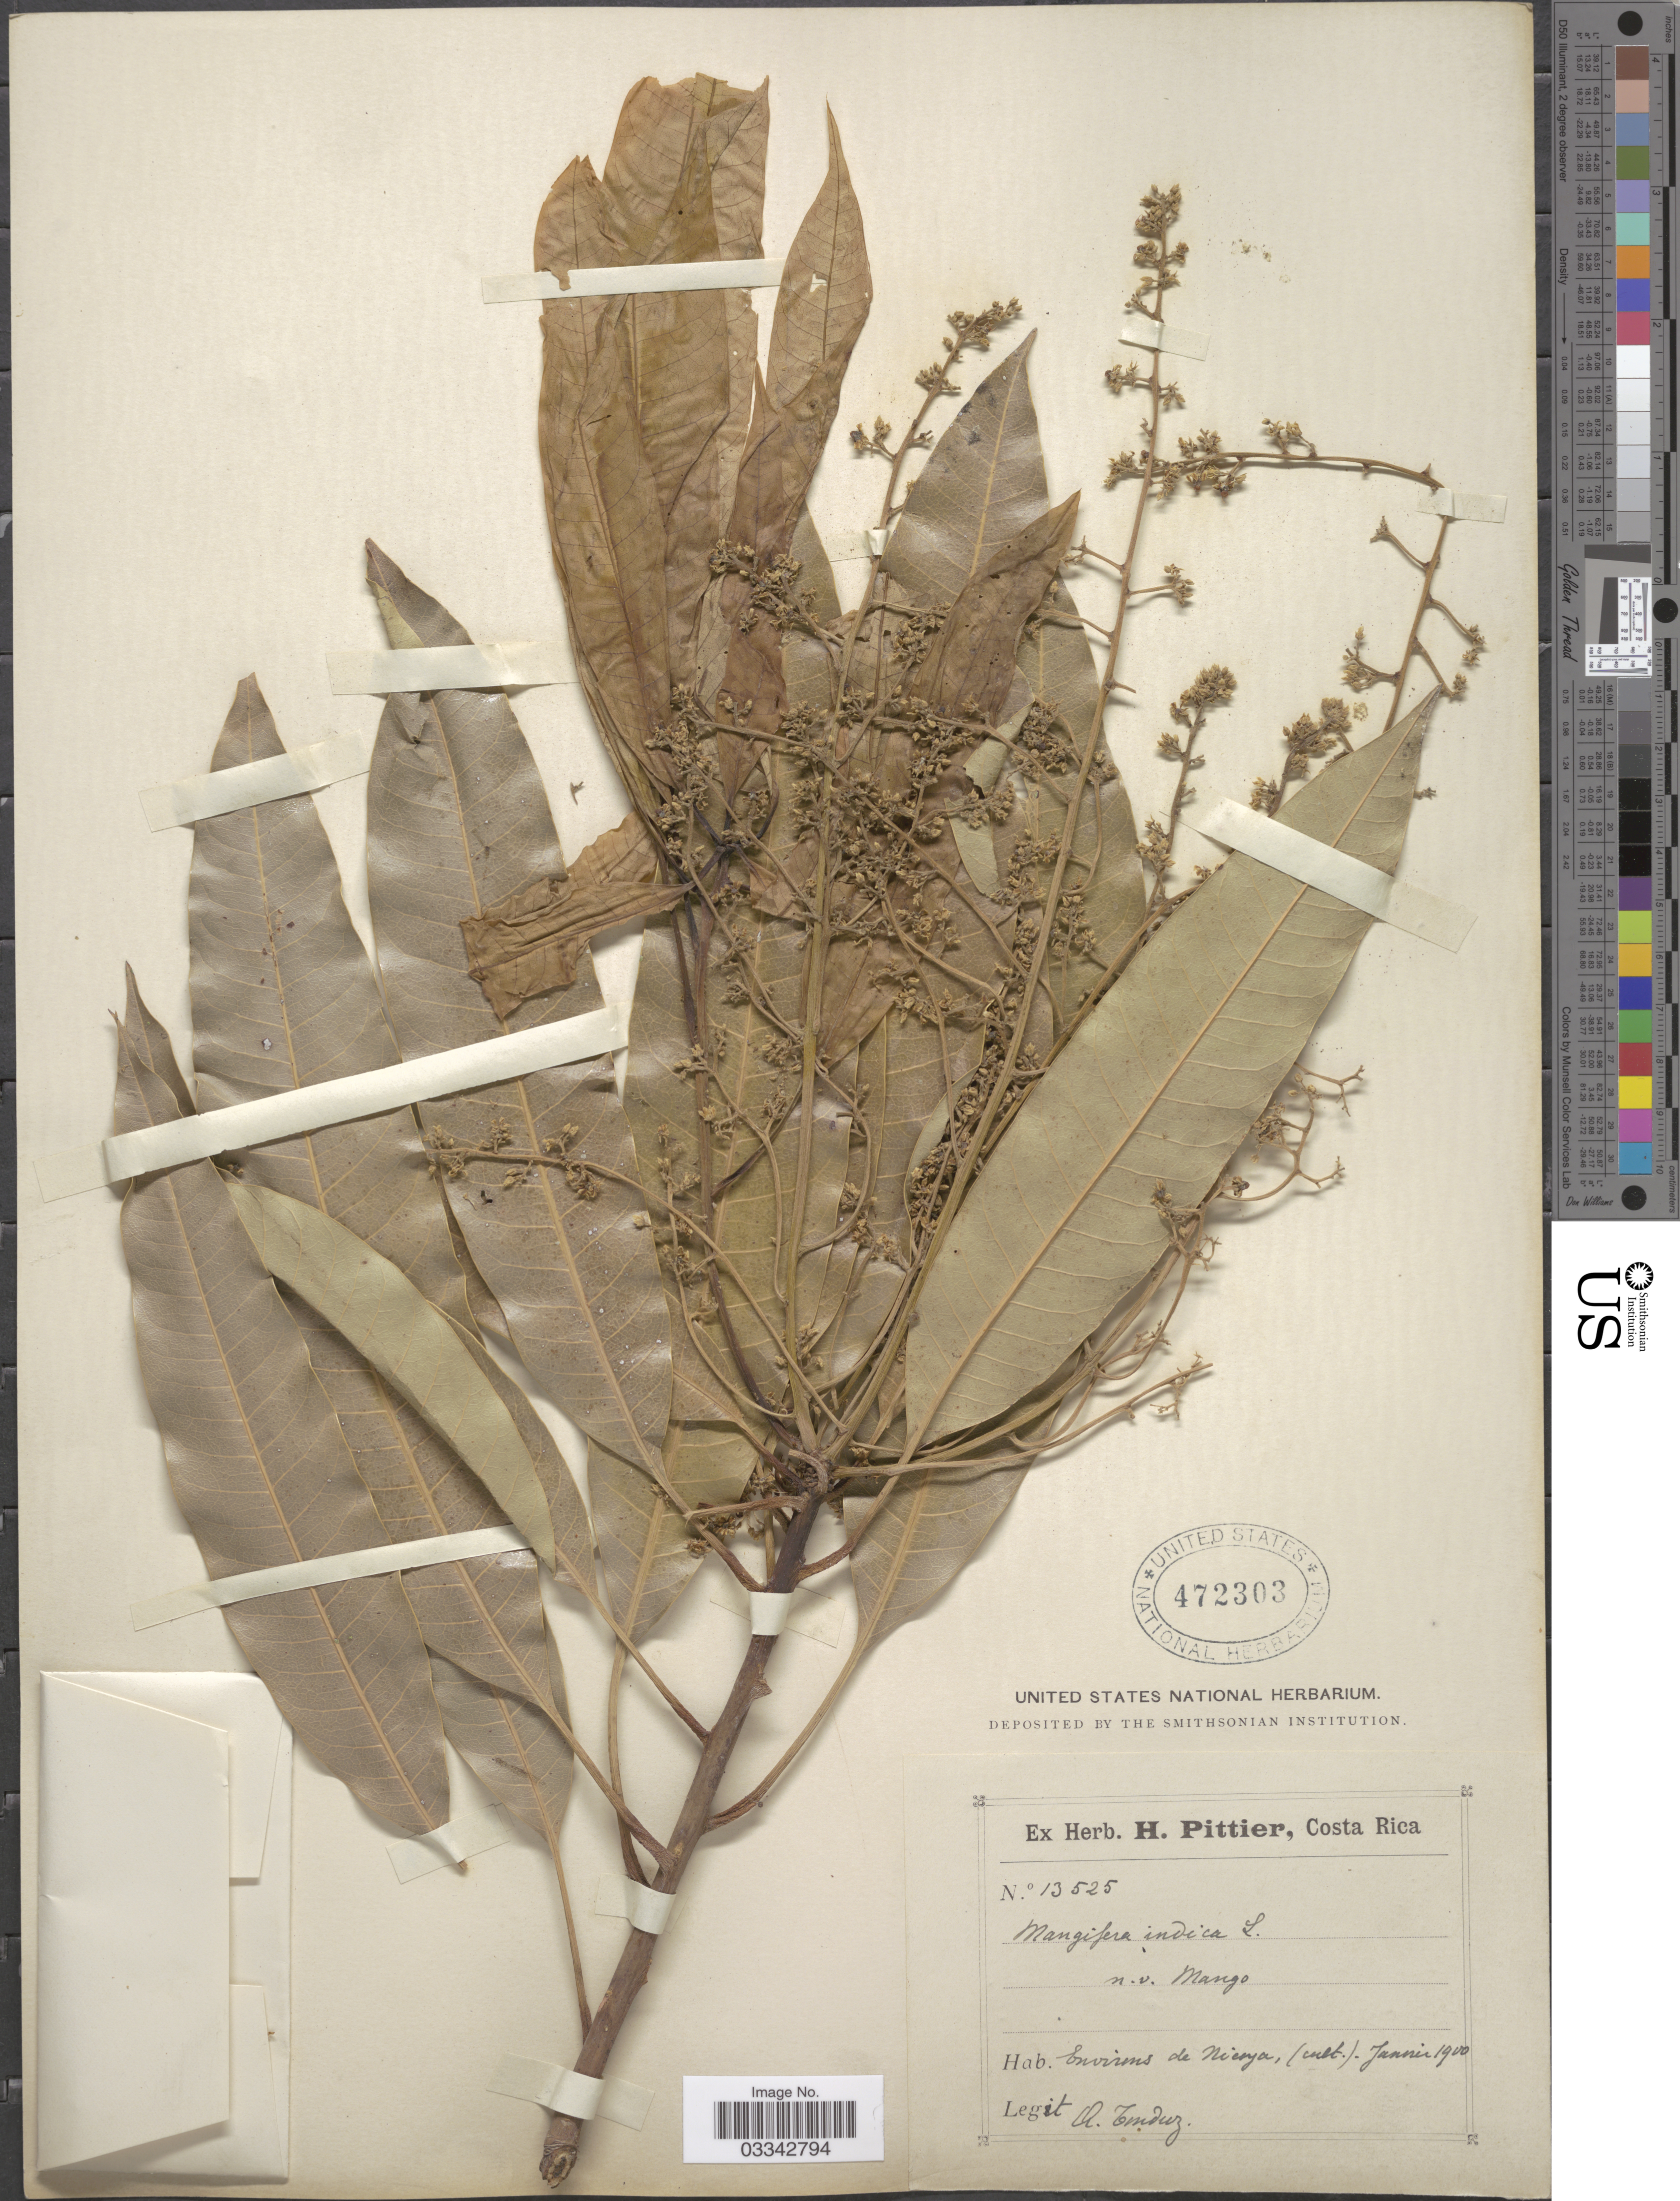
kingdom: Plantae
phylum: Tracheophyta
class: Magnoliopsida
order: Sapindales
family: Anacardiaceae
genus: Mangifera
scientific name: Mangifera indica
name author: L.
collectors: A. Tonduz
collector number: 13525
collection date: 1900-01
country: Costa Rica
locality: Environs de Nicoya, (cult.).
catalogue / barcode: US 472303